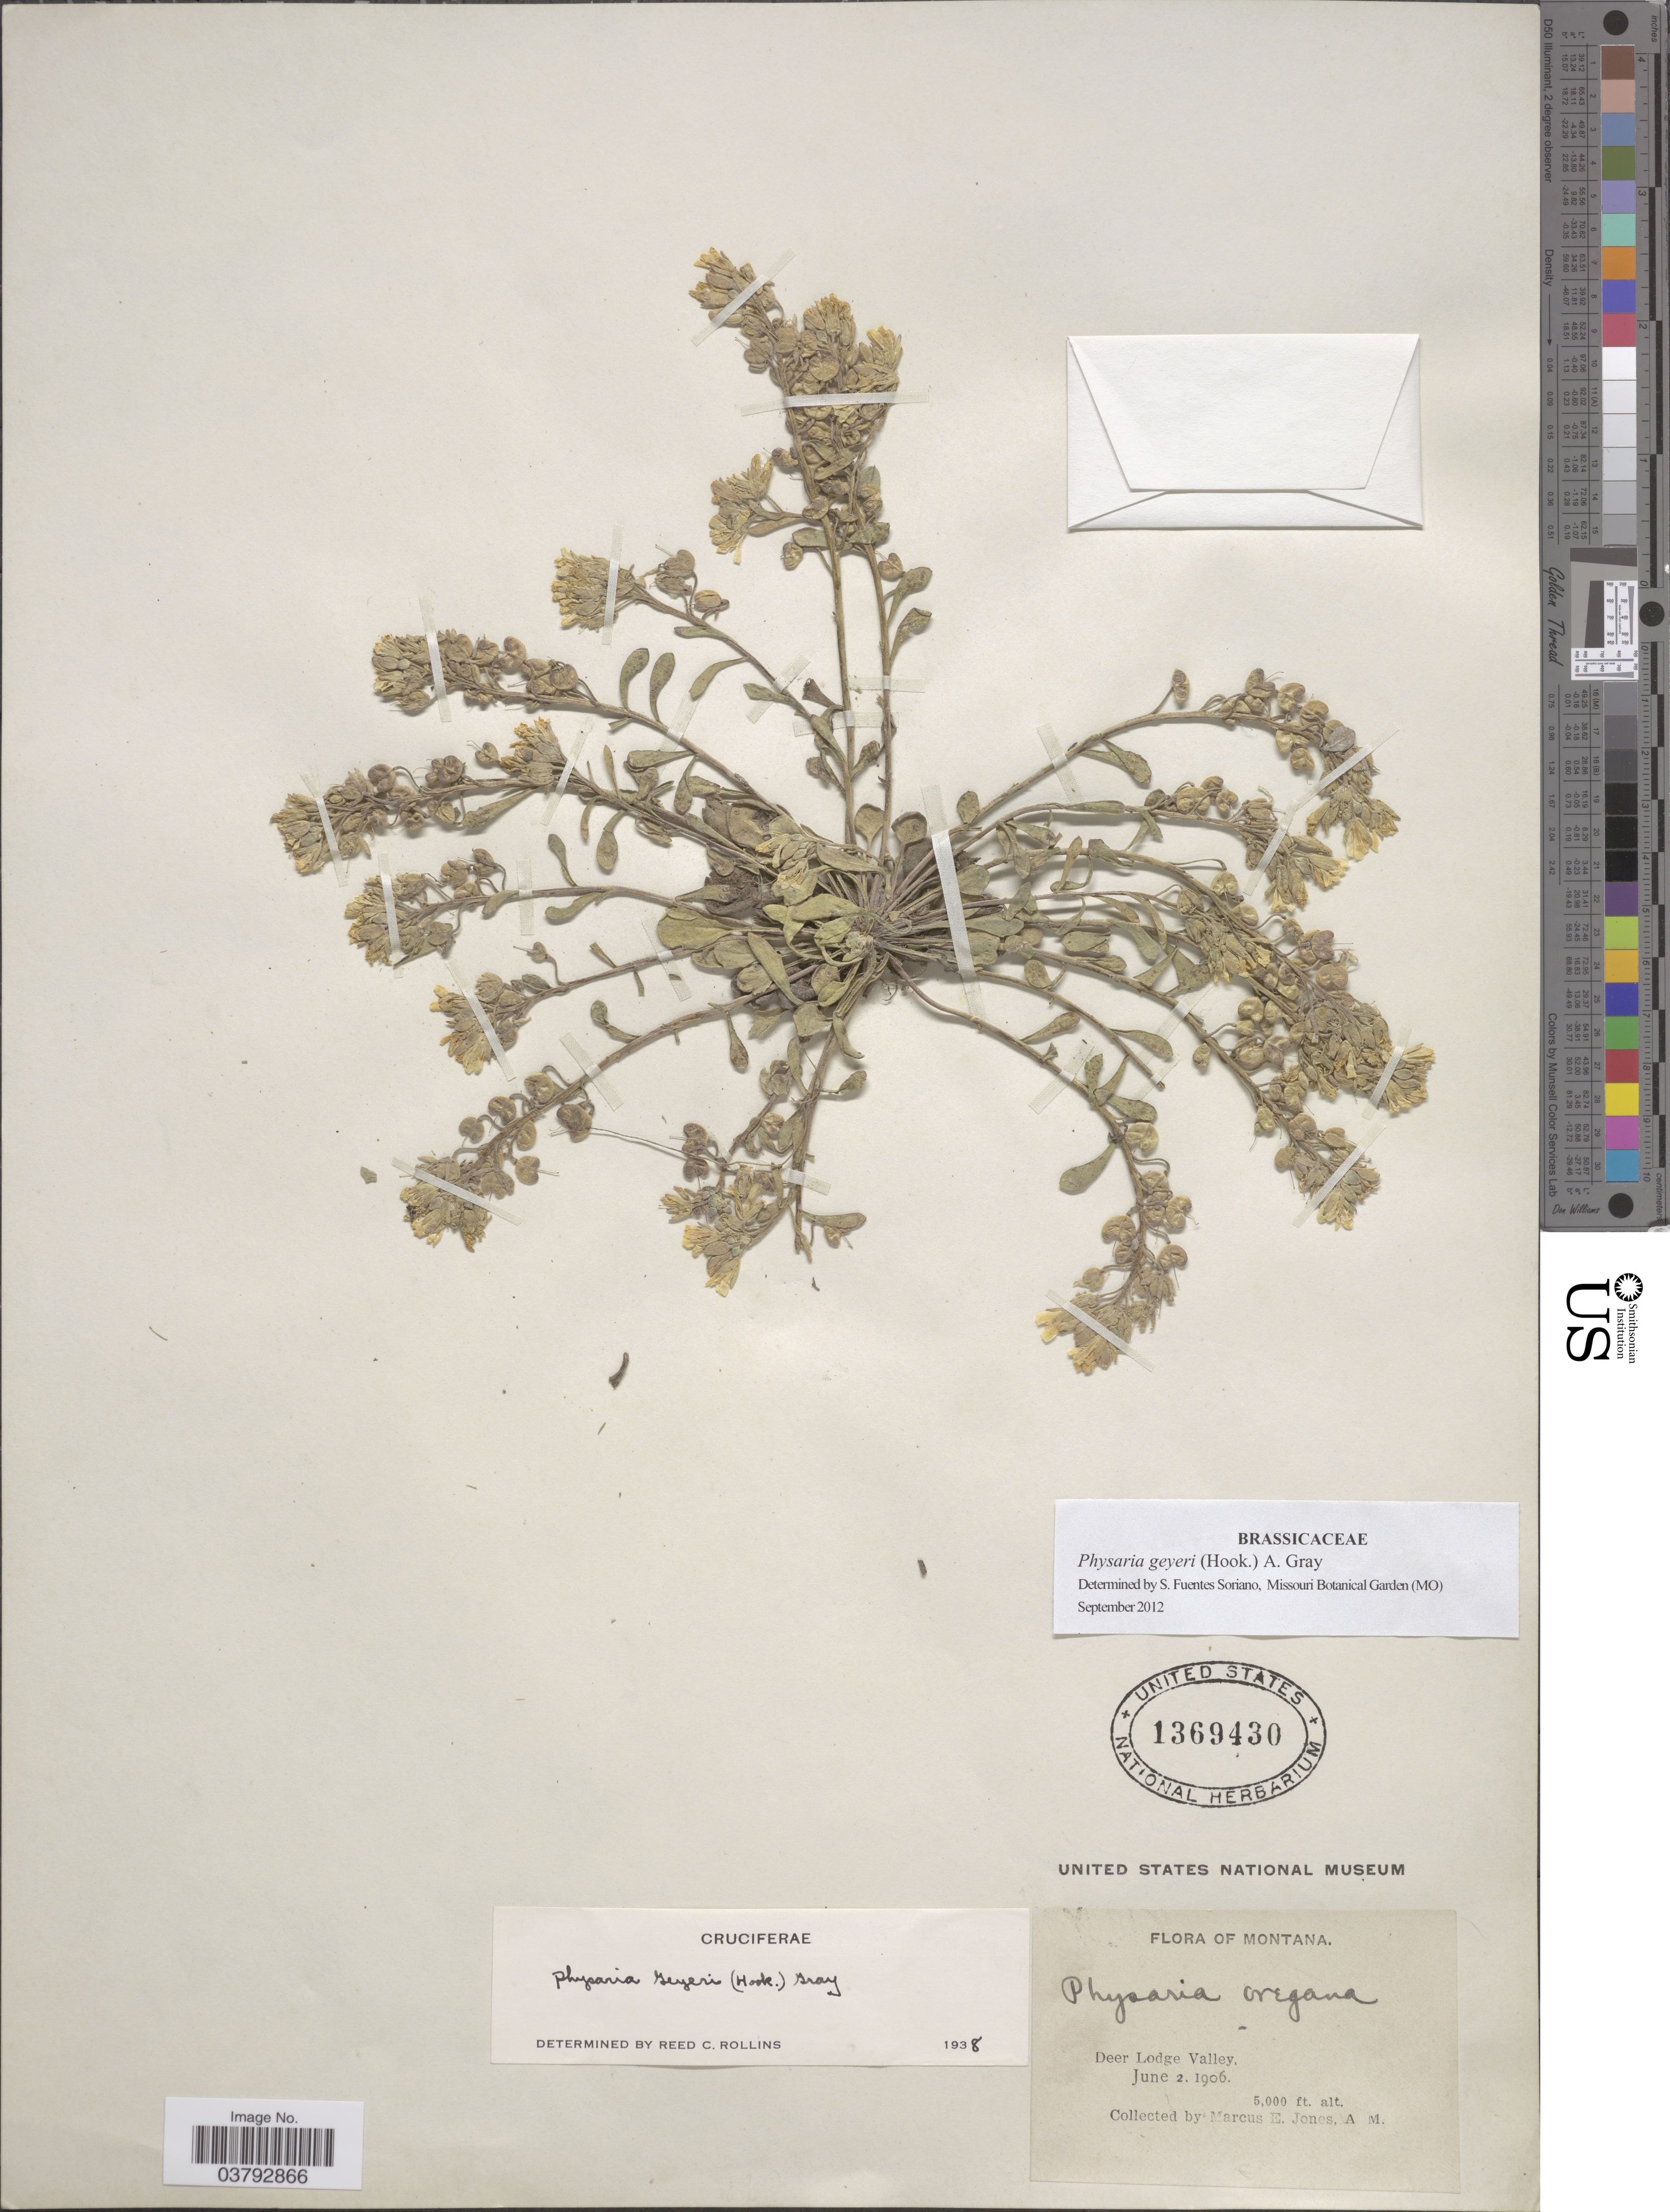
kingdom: Plantae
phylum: Tracheophyta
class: Magnoliopsida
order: Brassicales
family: Brassicaceae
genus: Physaria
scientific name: Physaria geyeri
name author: (Hook.) A. Gray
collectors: M. E. Jones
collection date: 1906-06-02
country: United States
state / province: Montana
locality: Deer Lodge Valley.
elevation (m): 1524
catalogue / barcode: US 1369430